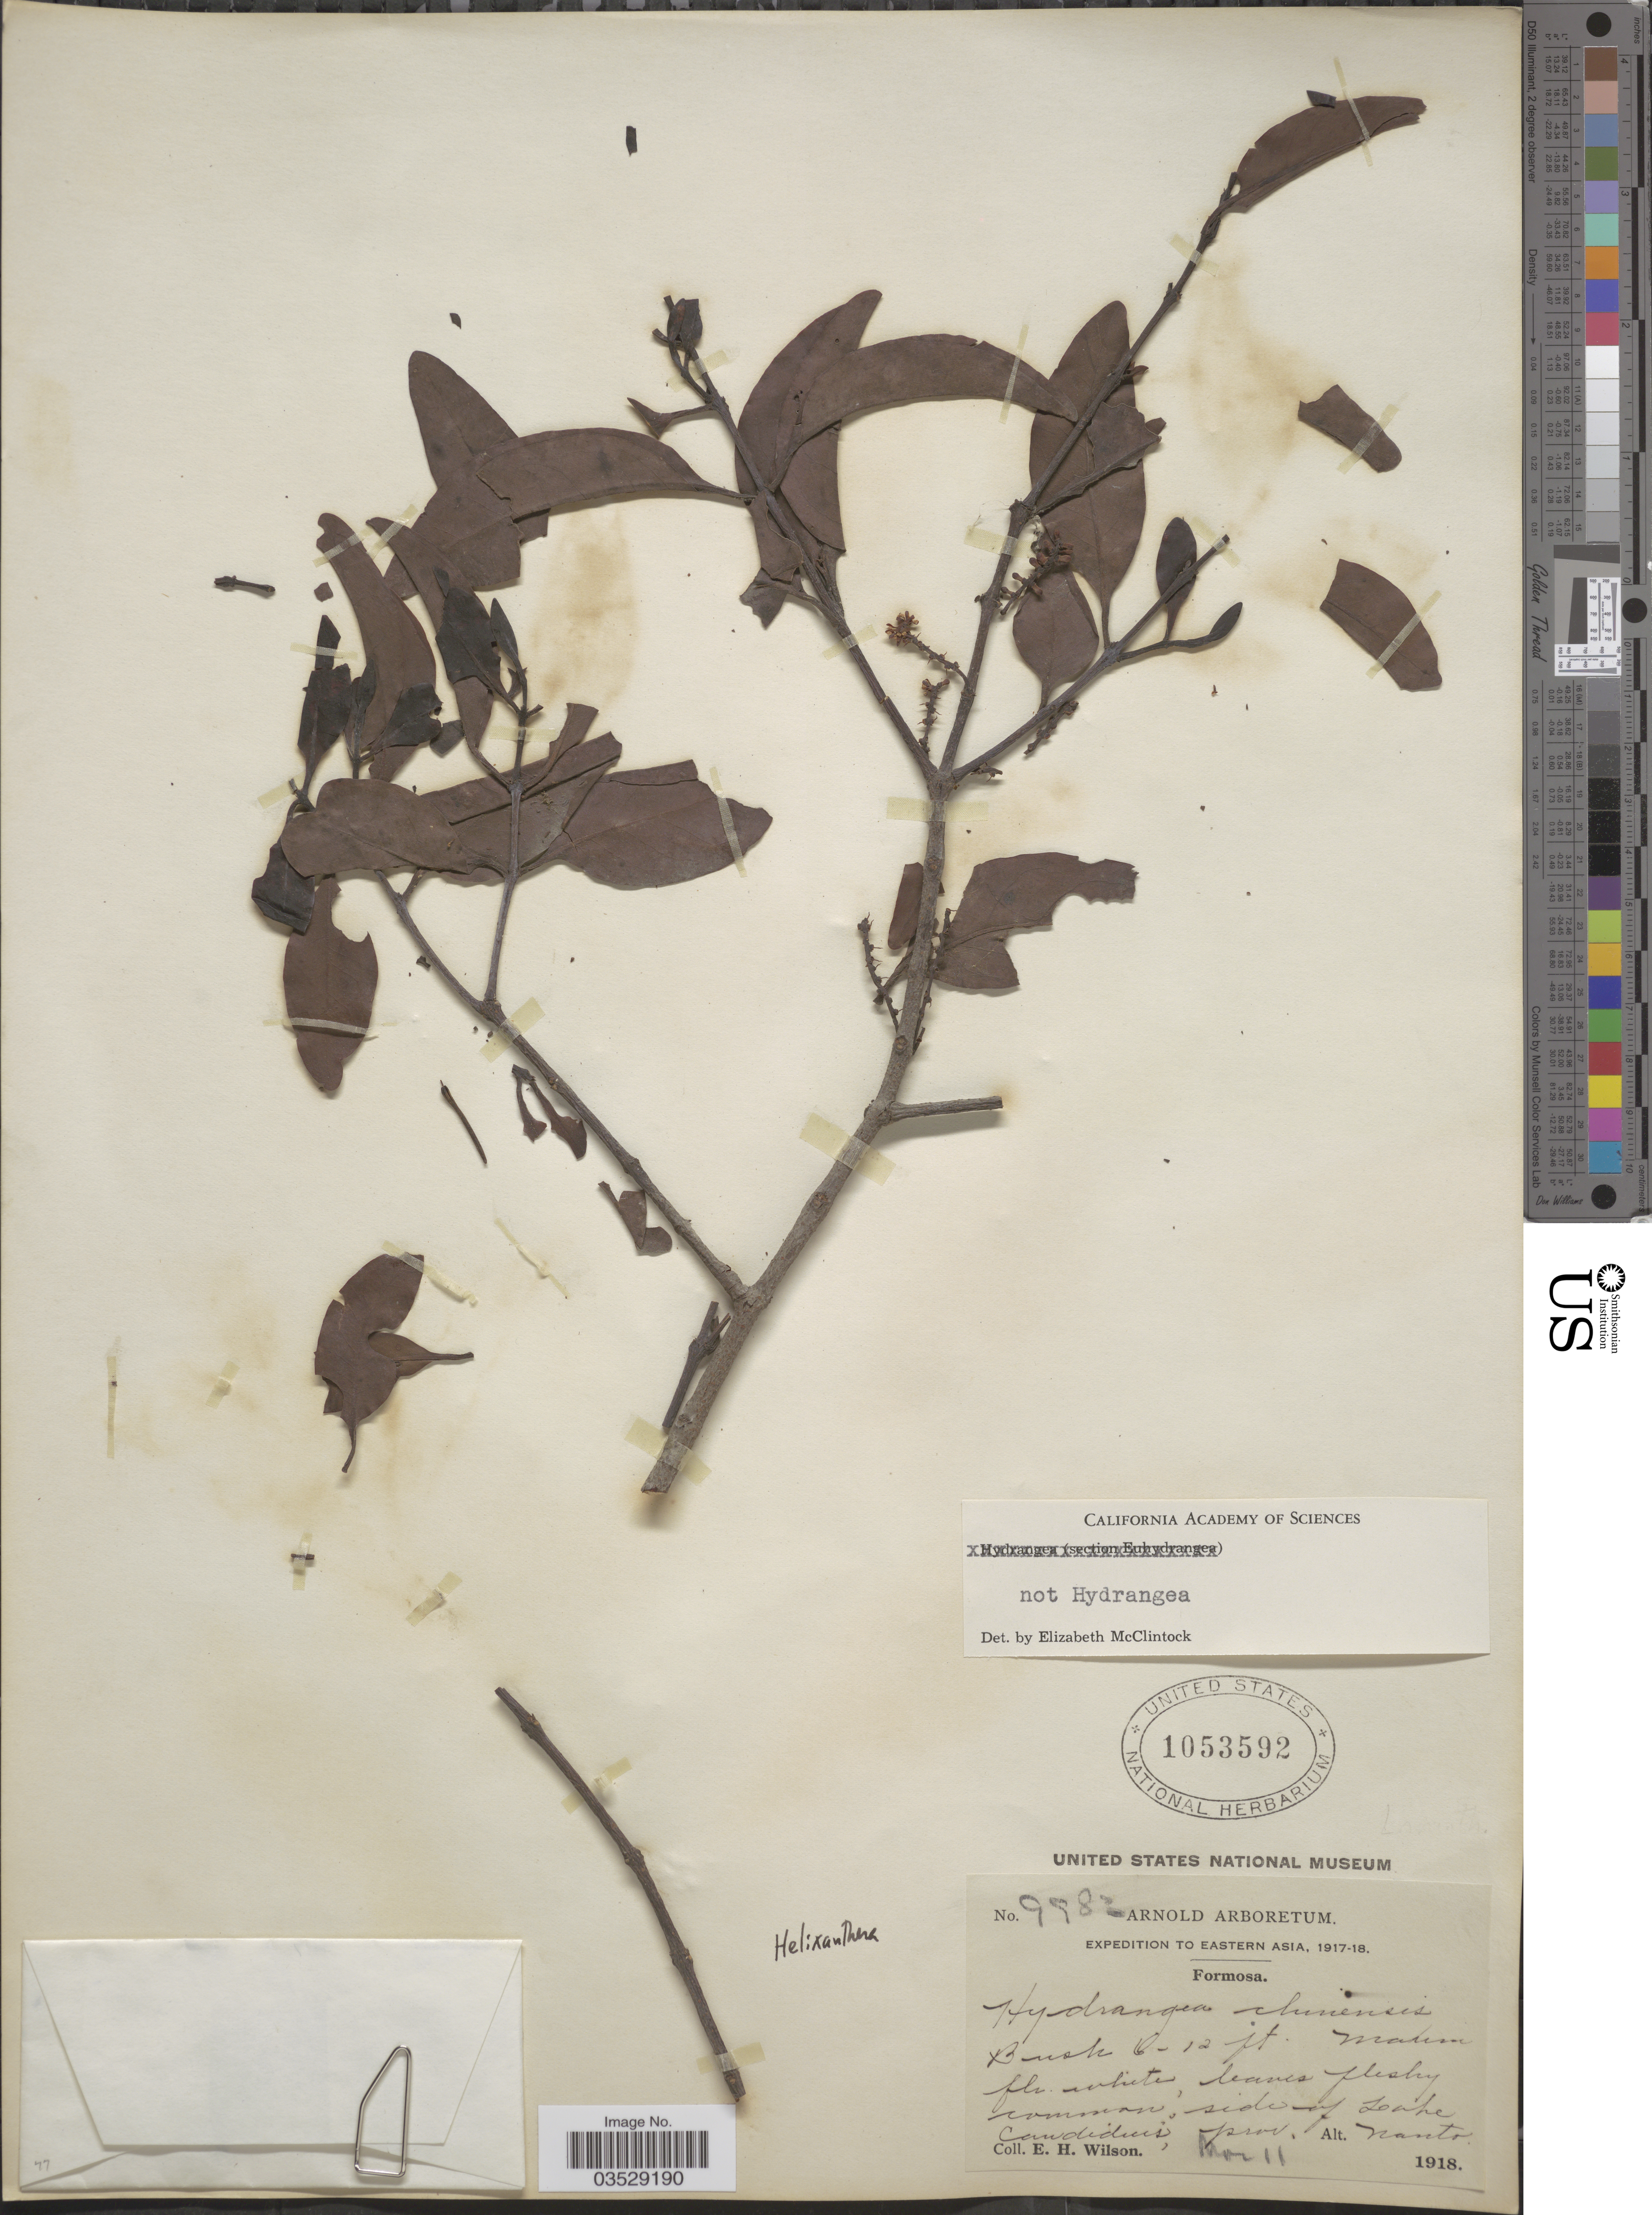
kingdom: Plantae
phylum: Tracheophyta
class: Magnoliopsida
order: Santalales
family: Loranthaceae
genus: Helixanthera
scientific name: Helixanthera sp.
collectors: E. Wilson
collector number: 9982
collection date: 1918-03-11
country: Taiwan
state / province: Nantou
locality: Eastern Asia. Formosa. Side of Lake Candidius, Prov. Nanto.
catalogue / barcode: US 1053592